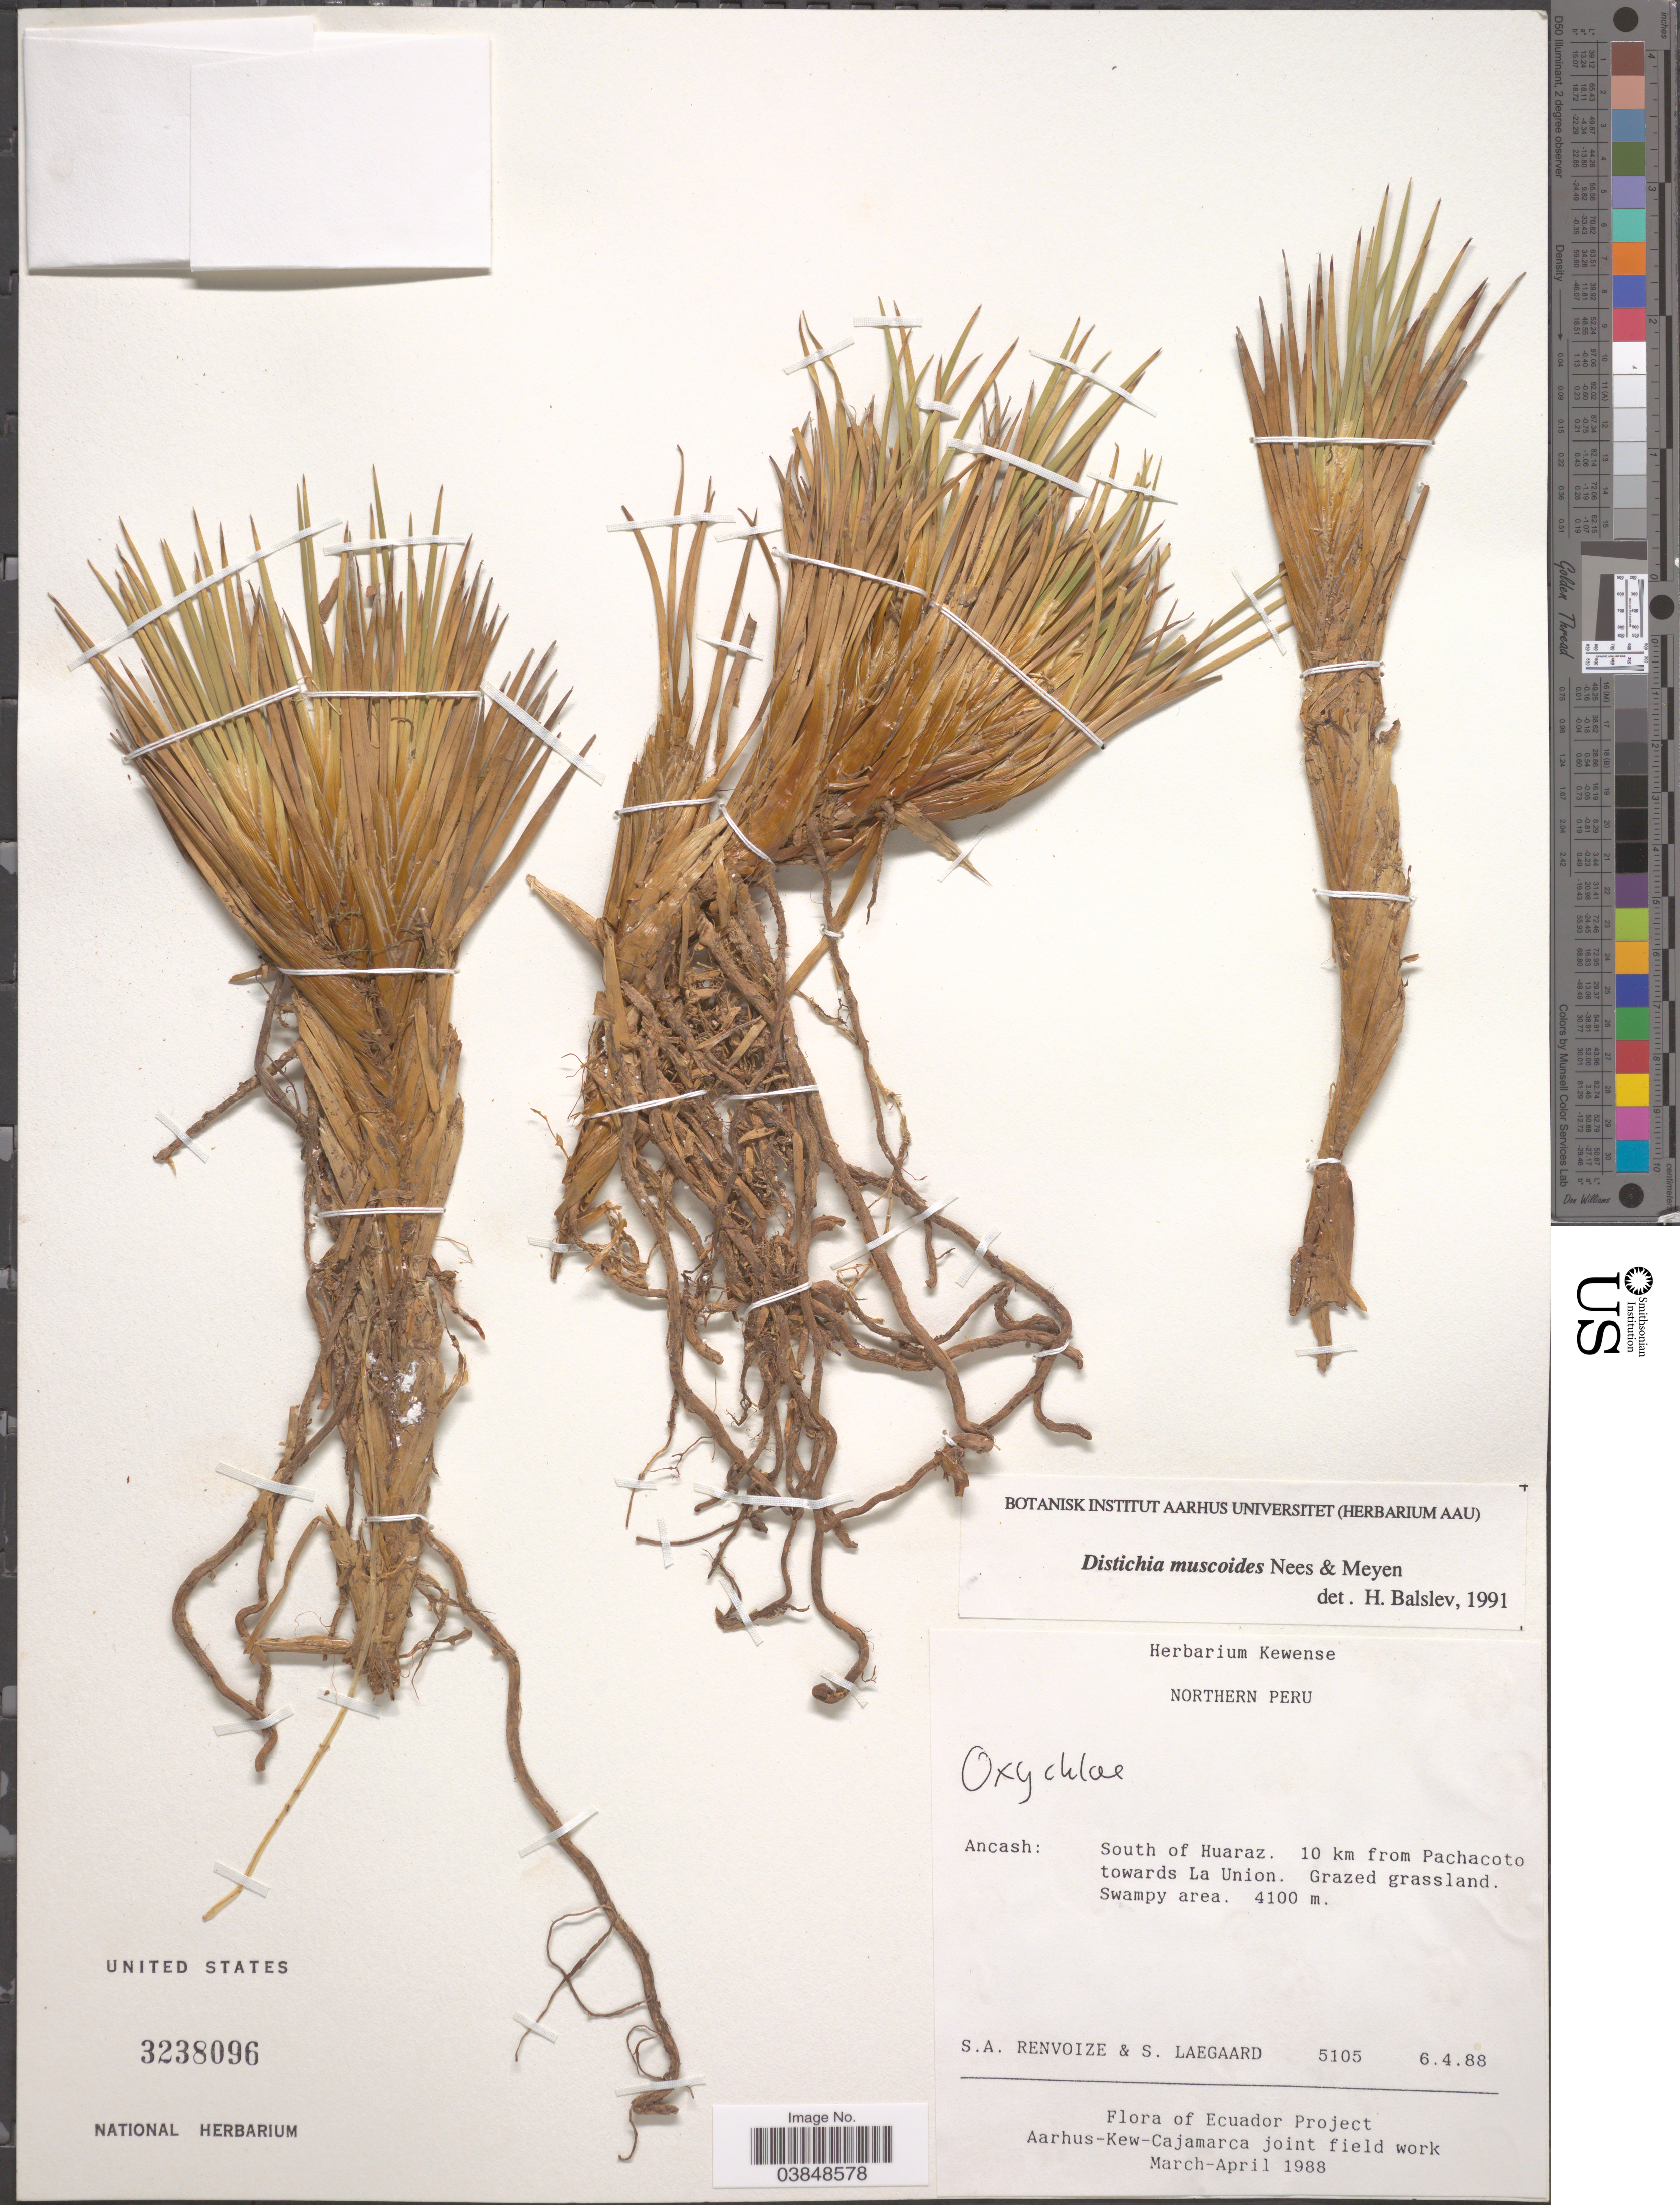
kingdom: Plantae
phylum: Tracheophyta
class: Liliopsida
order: Poales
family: Juncaceae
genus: Distichia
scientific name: Distichia muscoides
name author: Nees & Meyen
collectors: S. A. Renvoize & S. Lægaard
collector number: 5105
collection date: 1988-04-06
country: Peru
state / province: Ancash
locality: Northern Peru. South Huaraz. 10 km from Pachacoto towards La Union.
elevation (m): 4100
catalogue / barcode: US 3238096